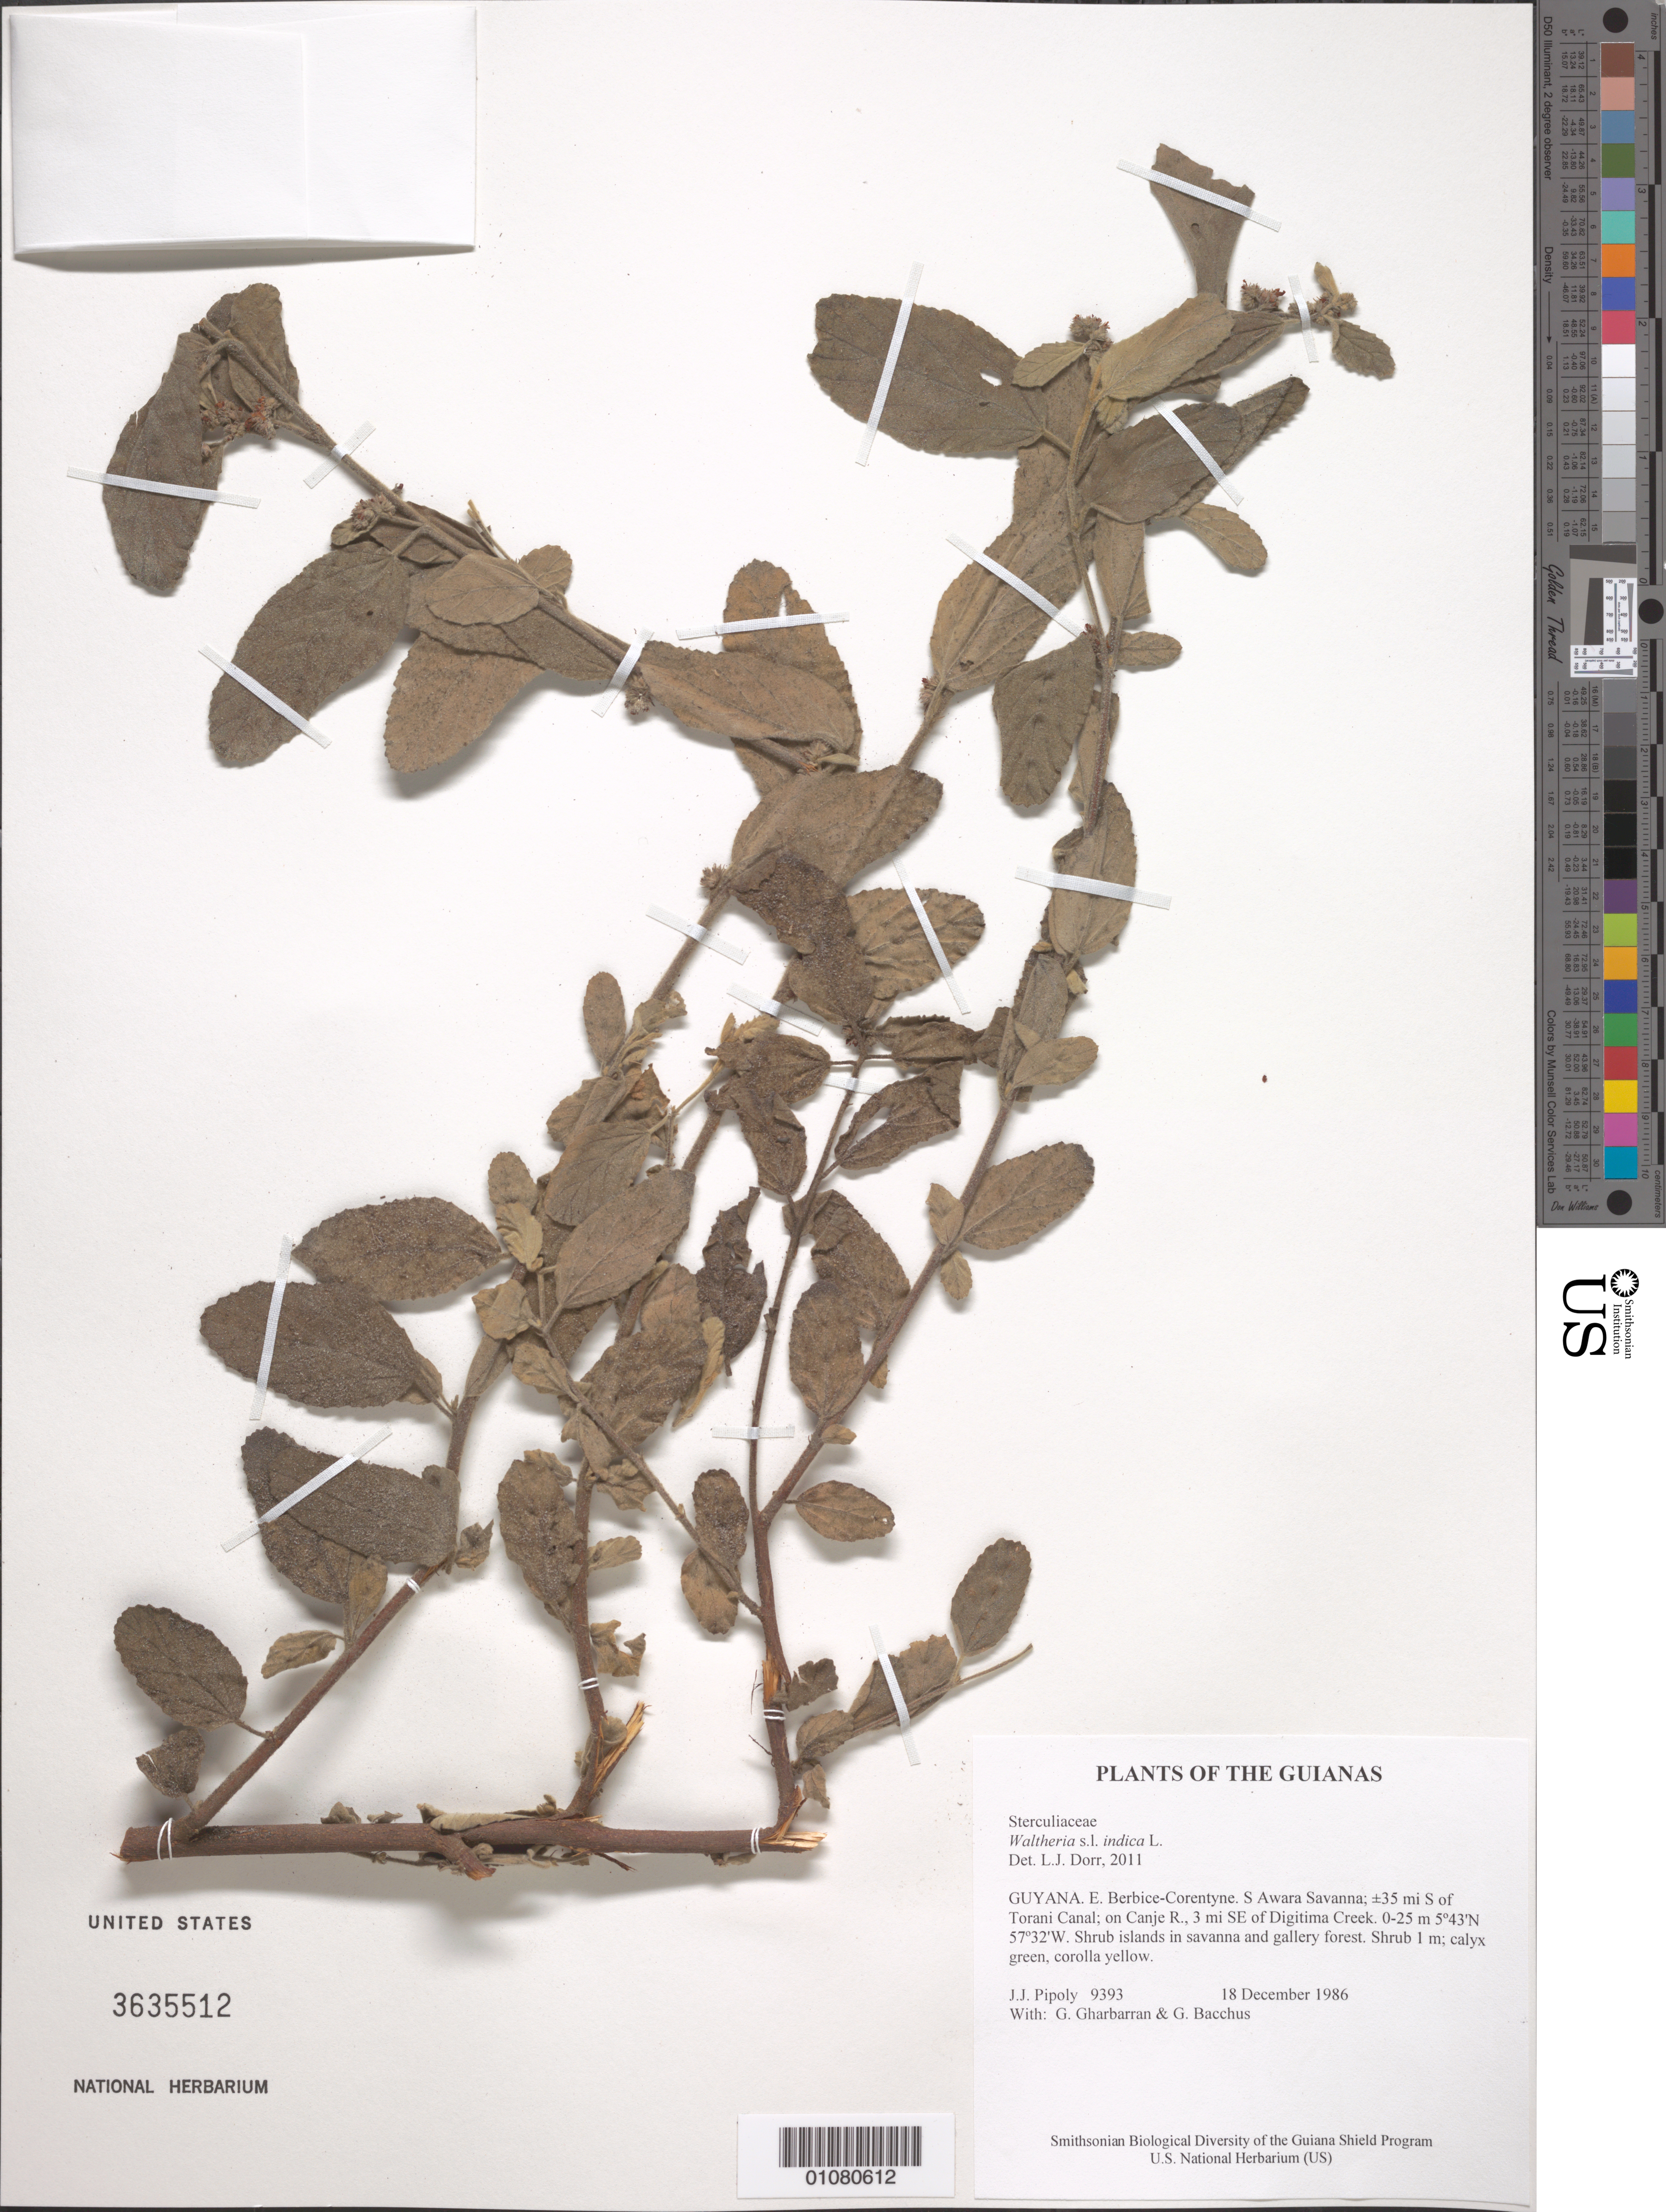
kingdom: Plantae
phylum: Tracheophyta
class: Magnoliopsida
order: Malvales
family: Malvaceae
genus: Waltheria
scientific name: Waltheria indica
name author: L.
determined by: Dorr, L. J., (BOT), Smithsonian Institution - National Museum of Natural History (UNITED STATES)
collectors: J. J. Pipoly, G. Gharbarran & G. Bacchus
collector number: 9393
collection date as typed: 18 December 1986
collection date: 1986-12-18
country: Guyana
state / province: E. Berbice-Corentyne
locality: S Awara Savanna; ±35 mi S of Torani Canal; on Canje R., 3 mi SE of Digitima Creek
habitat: Shrub islands in savanna and gallery forest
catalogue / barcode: US 3635512